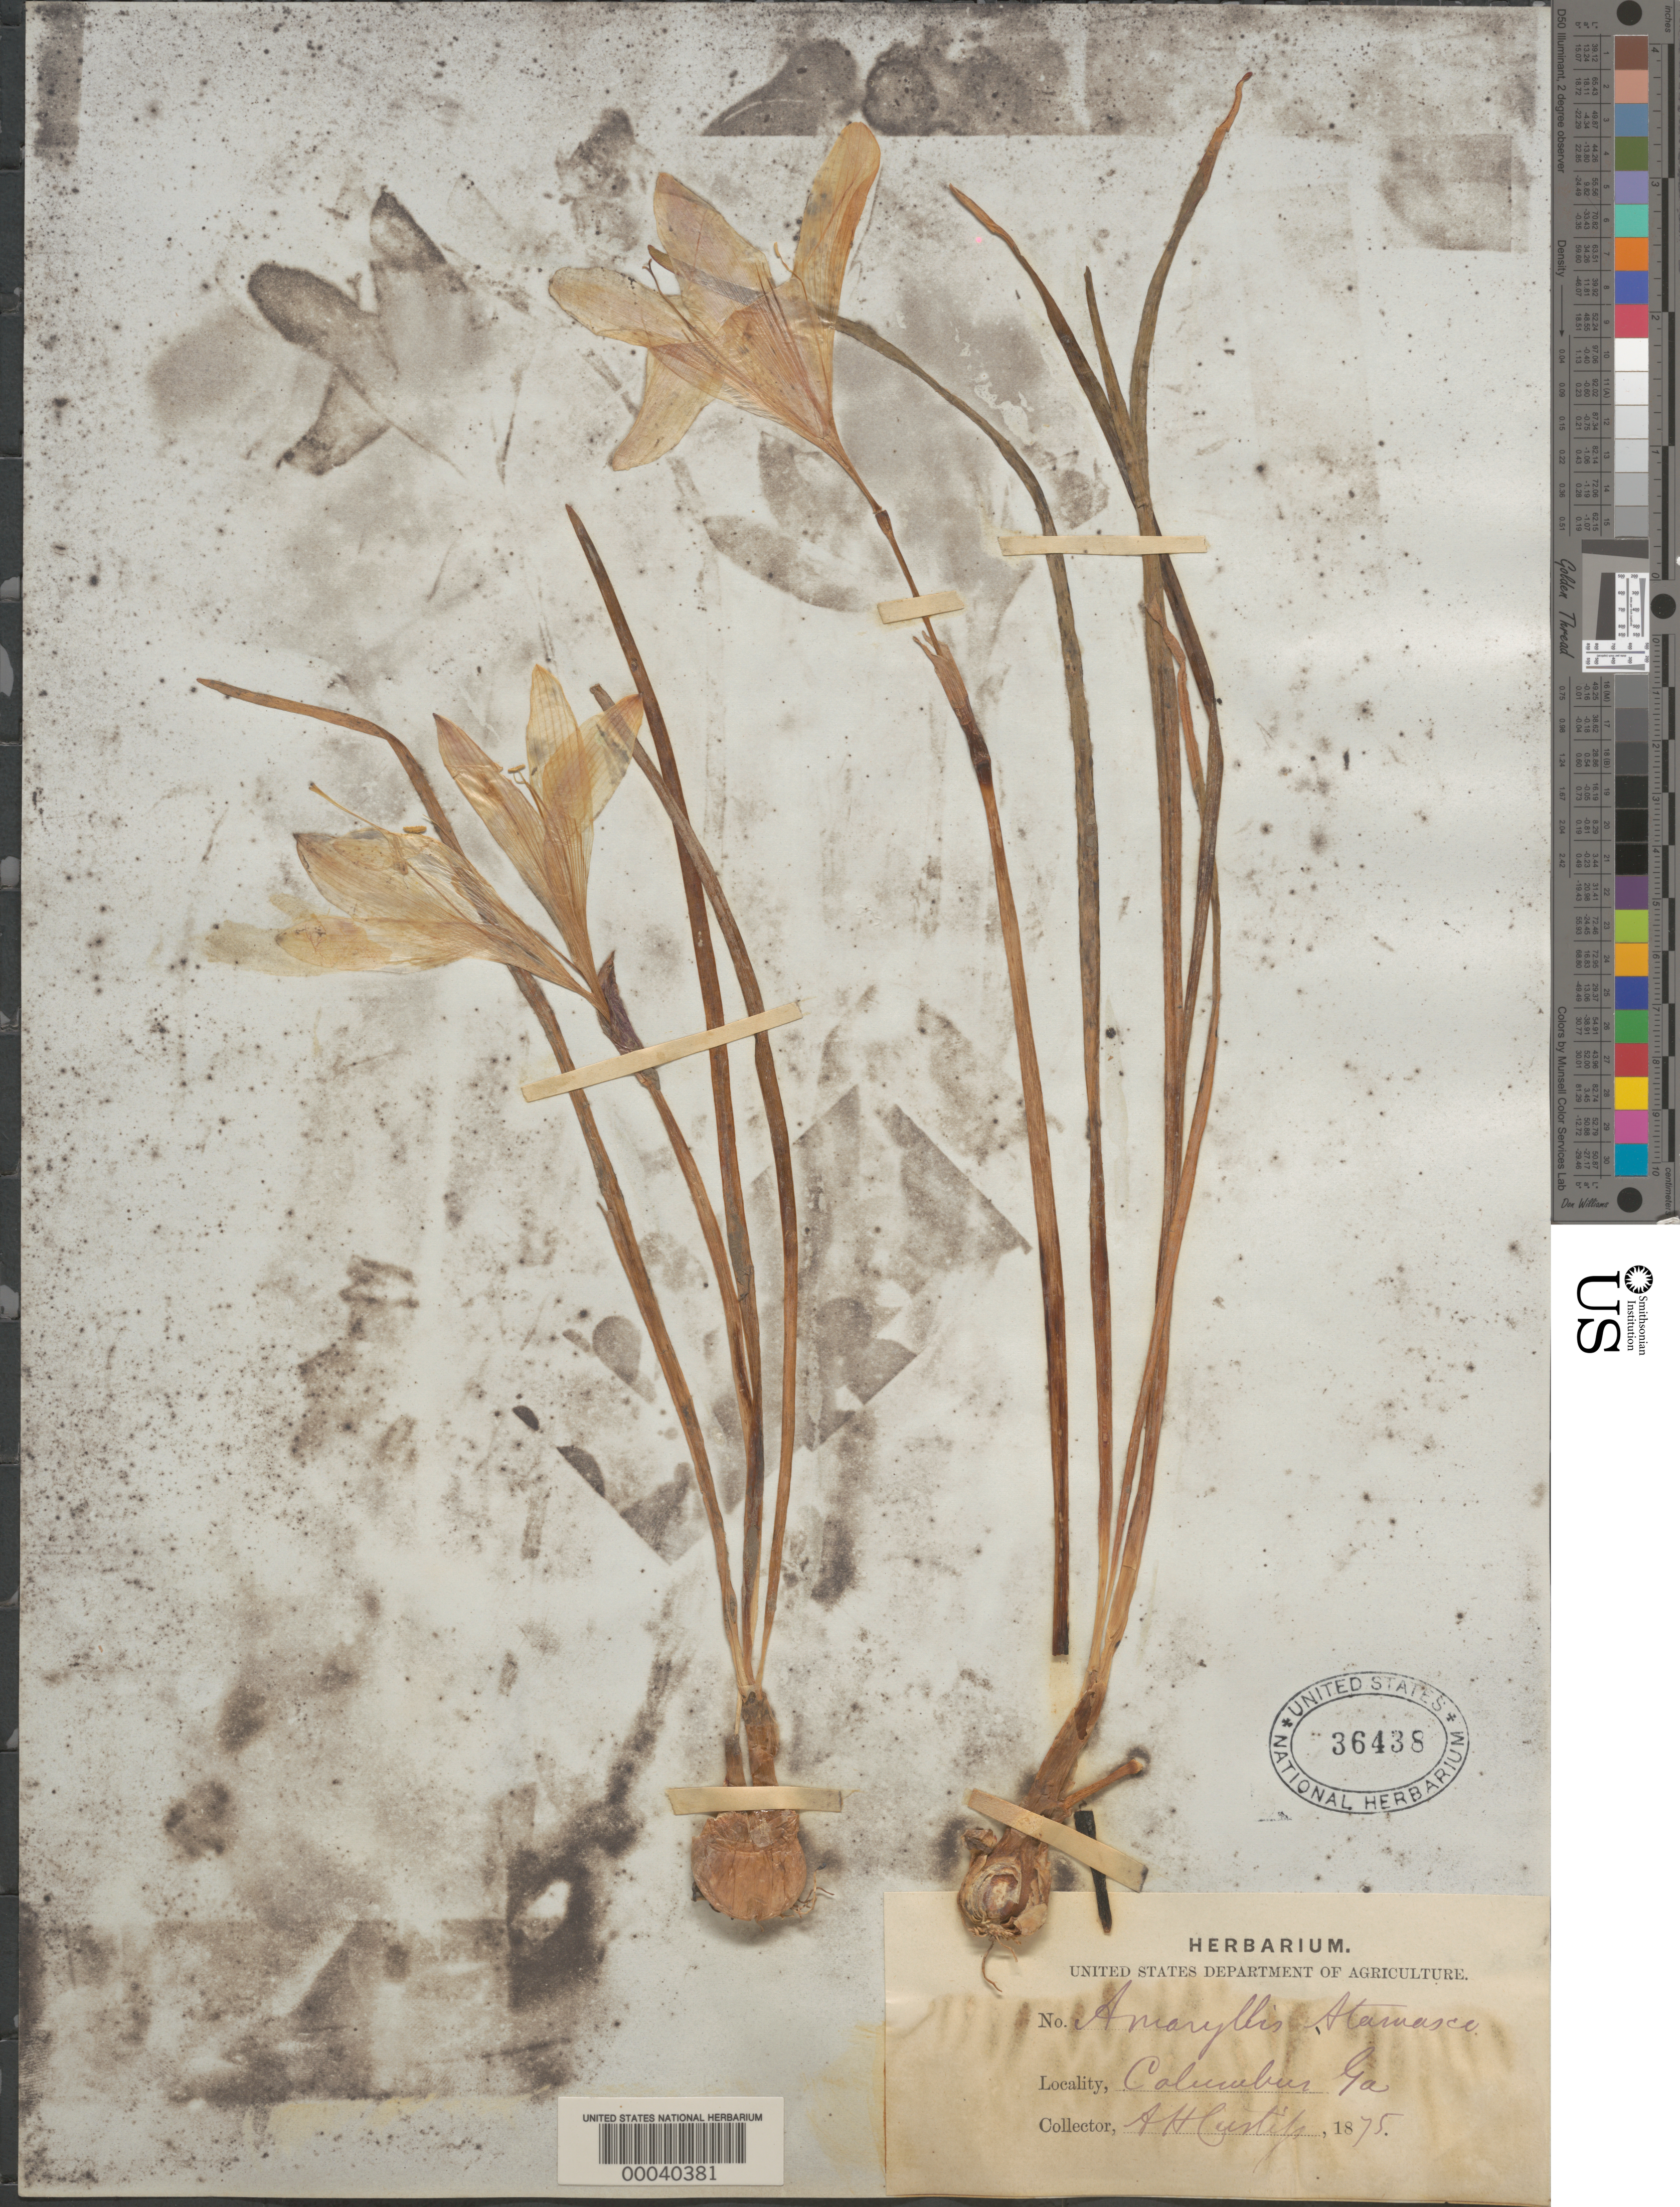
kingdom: Plantae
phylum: Tracheophyta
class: Liliopsida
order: Asparagales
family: Amaryllidaceae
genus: Zephyranthes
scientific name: Zephyranthes atamasco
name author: (L.) Herb.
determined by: Strong, Mark T.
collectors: A. H. Curtiss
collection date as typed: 1875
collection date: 1875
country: United States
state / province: Georgia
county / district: Muscogee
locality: Columbus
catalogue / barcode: US 36438